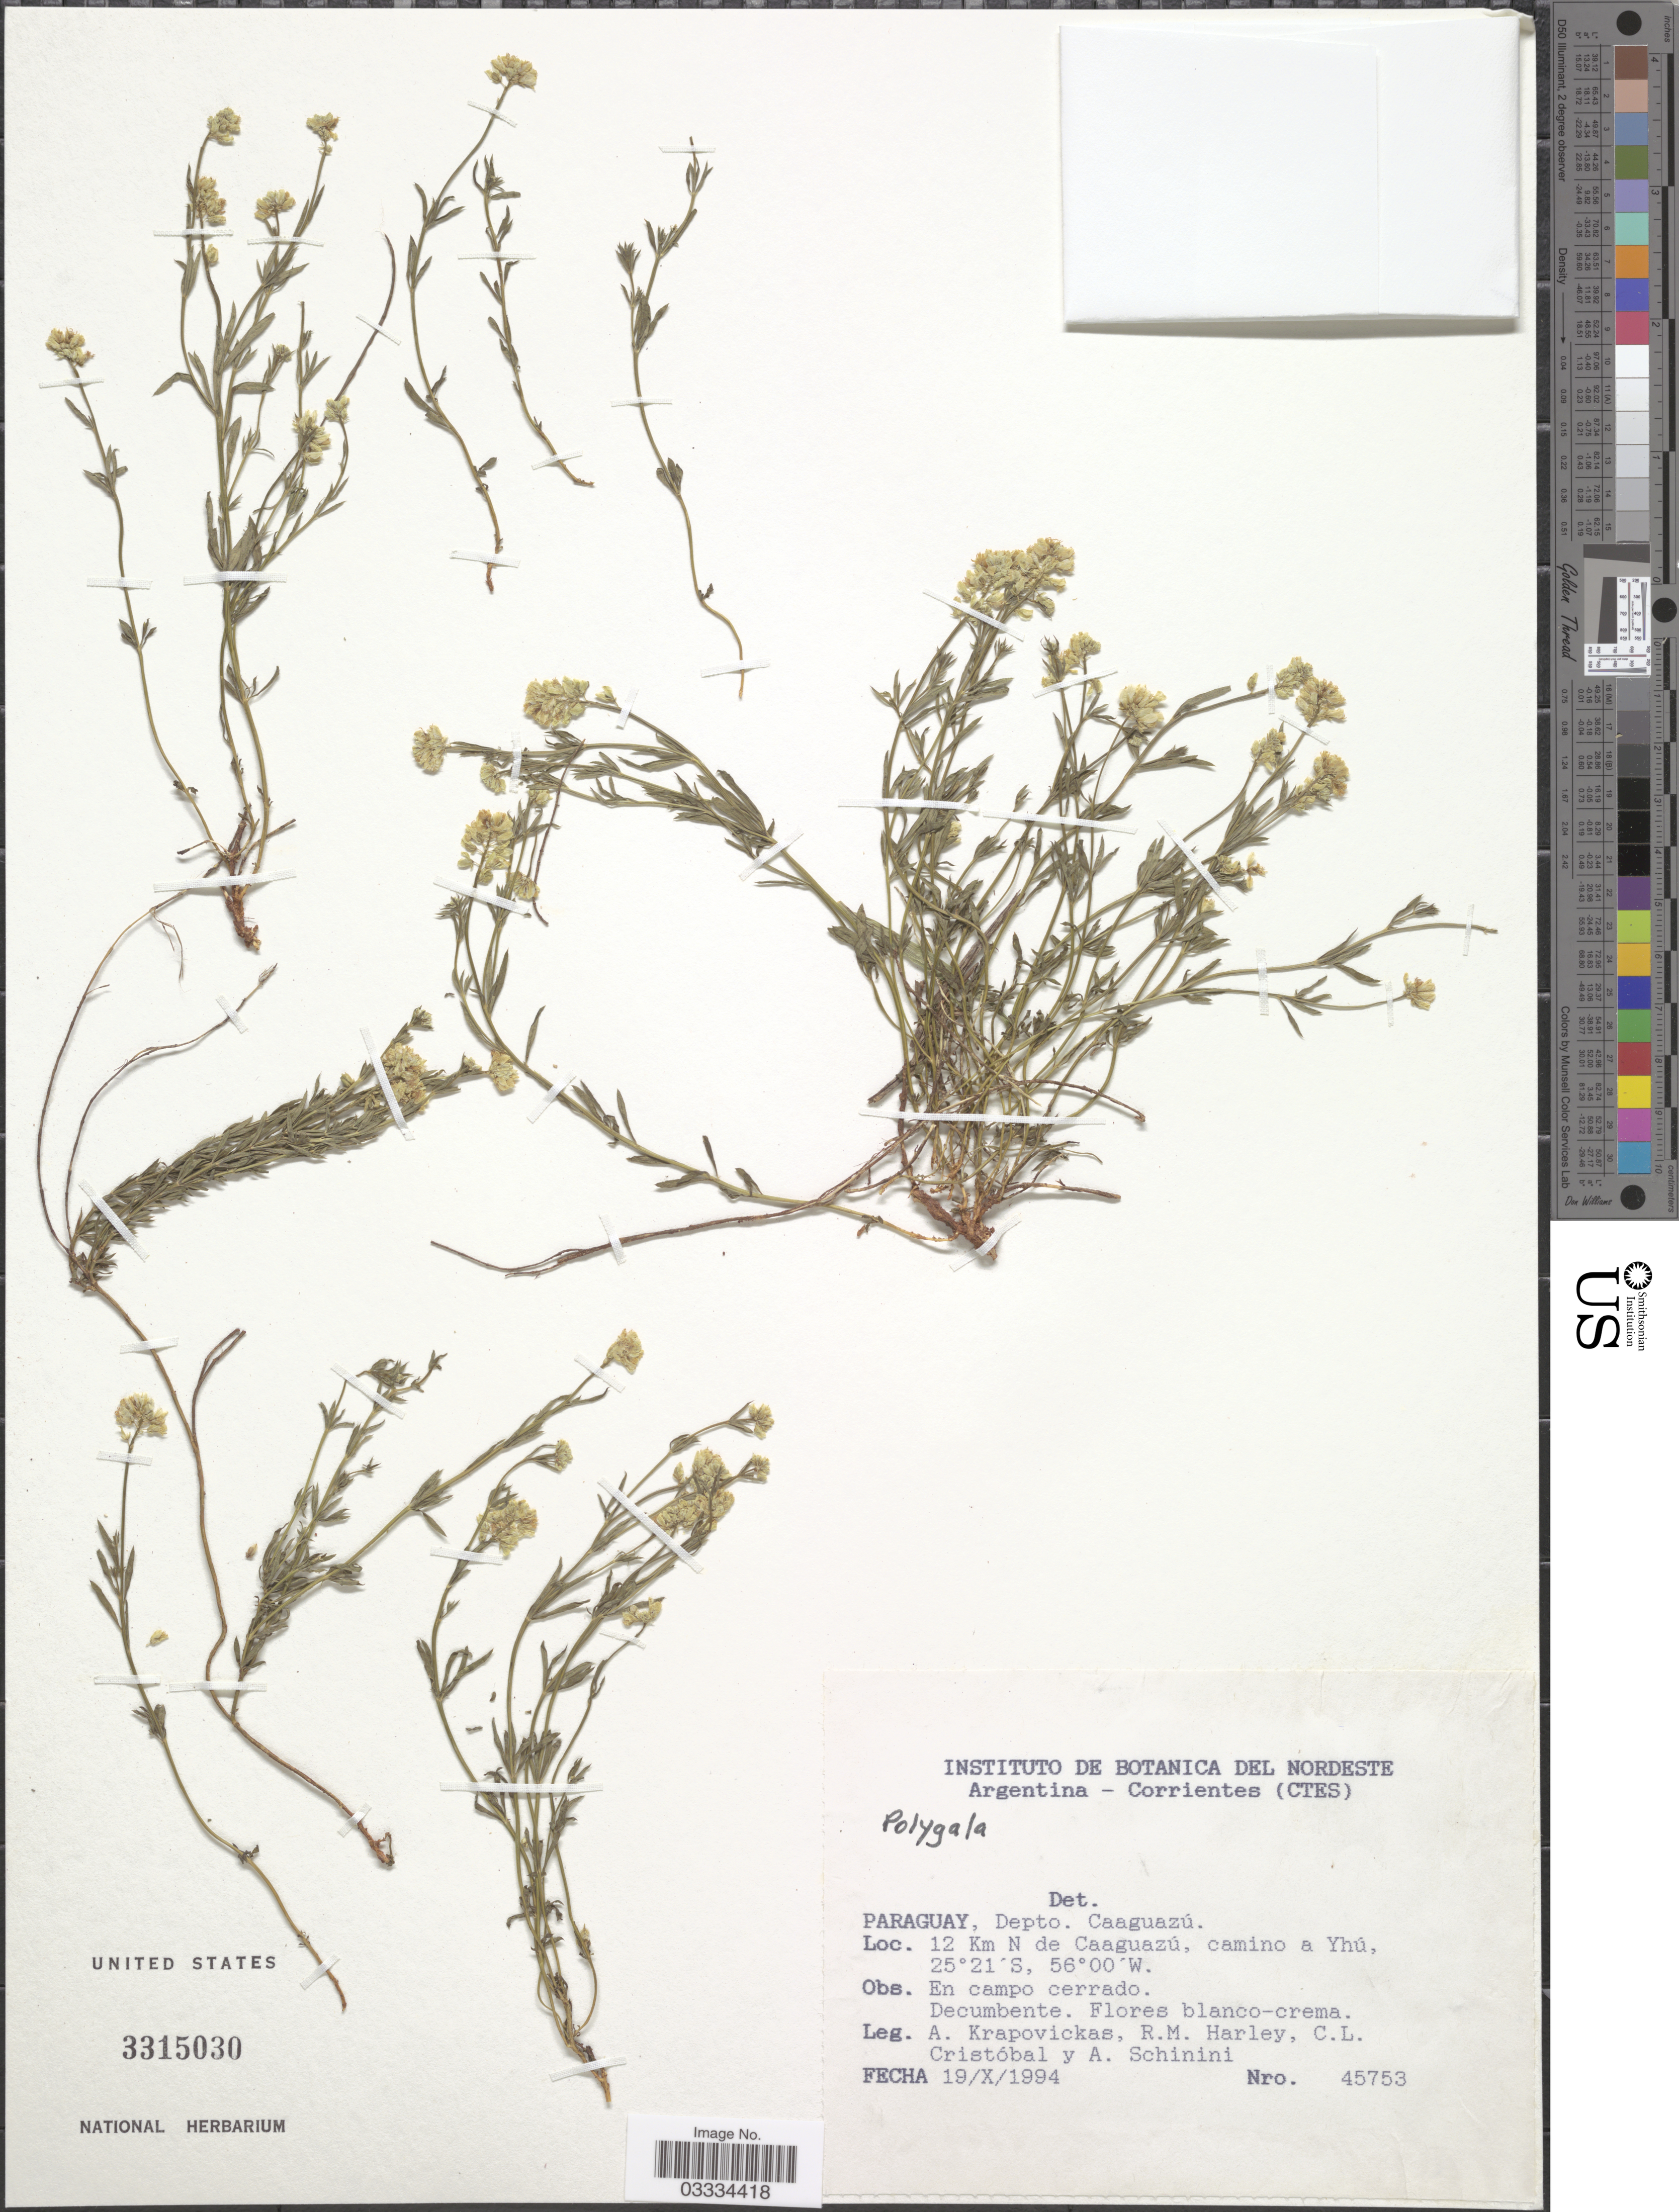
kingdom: Plantae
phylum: Tracheophyta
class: Magnoliopsida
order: Fabales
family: Polygalaceae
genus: Polygala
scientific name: Polygala sp.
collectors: A. Krapovickas, R. M. Harley, C. L. Cristóbal & A. Schinini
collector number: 45753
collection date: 1994-10-19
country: Paraguay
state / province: Caaguazu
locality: Depto. Caaguazú. 12 Km N de Caaguazú, camino a Yhú.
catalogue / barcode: US 3315030